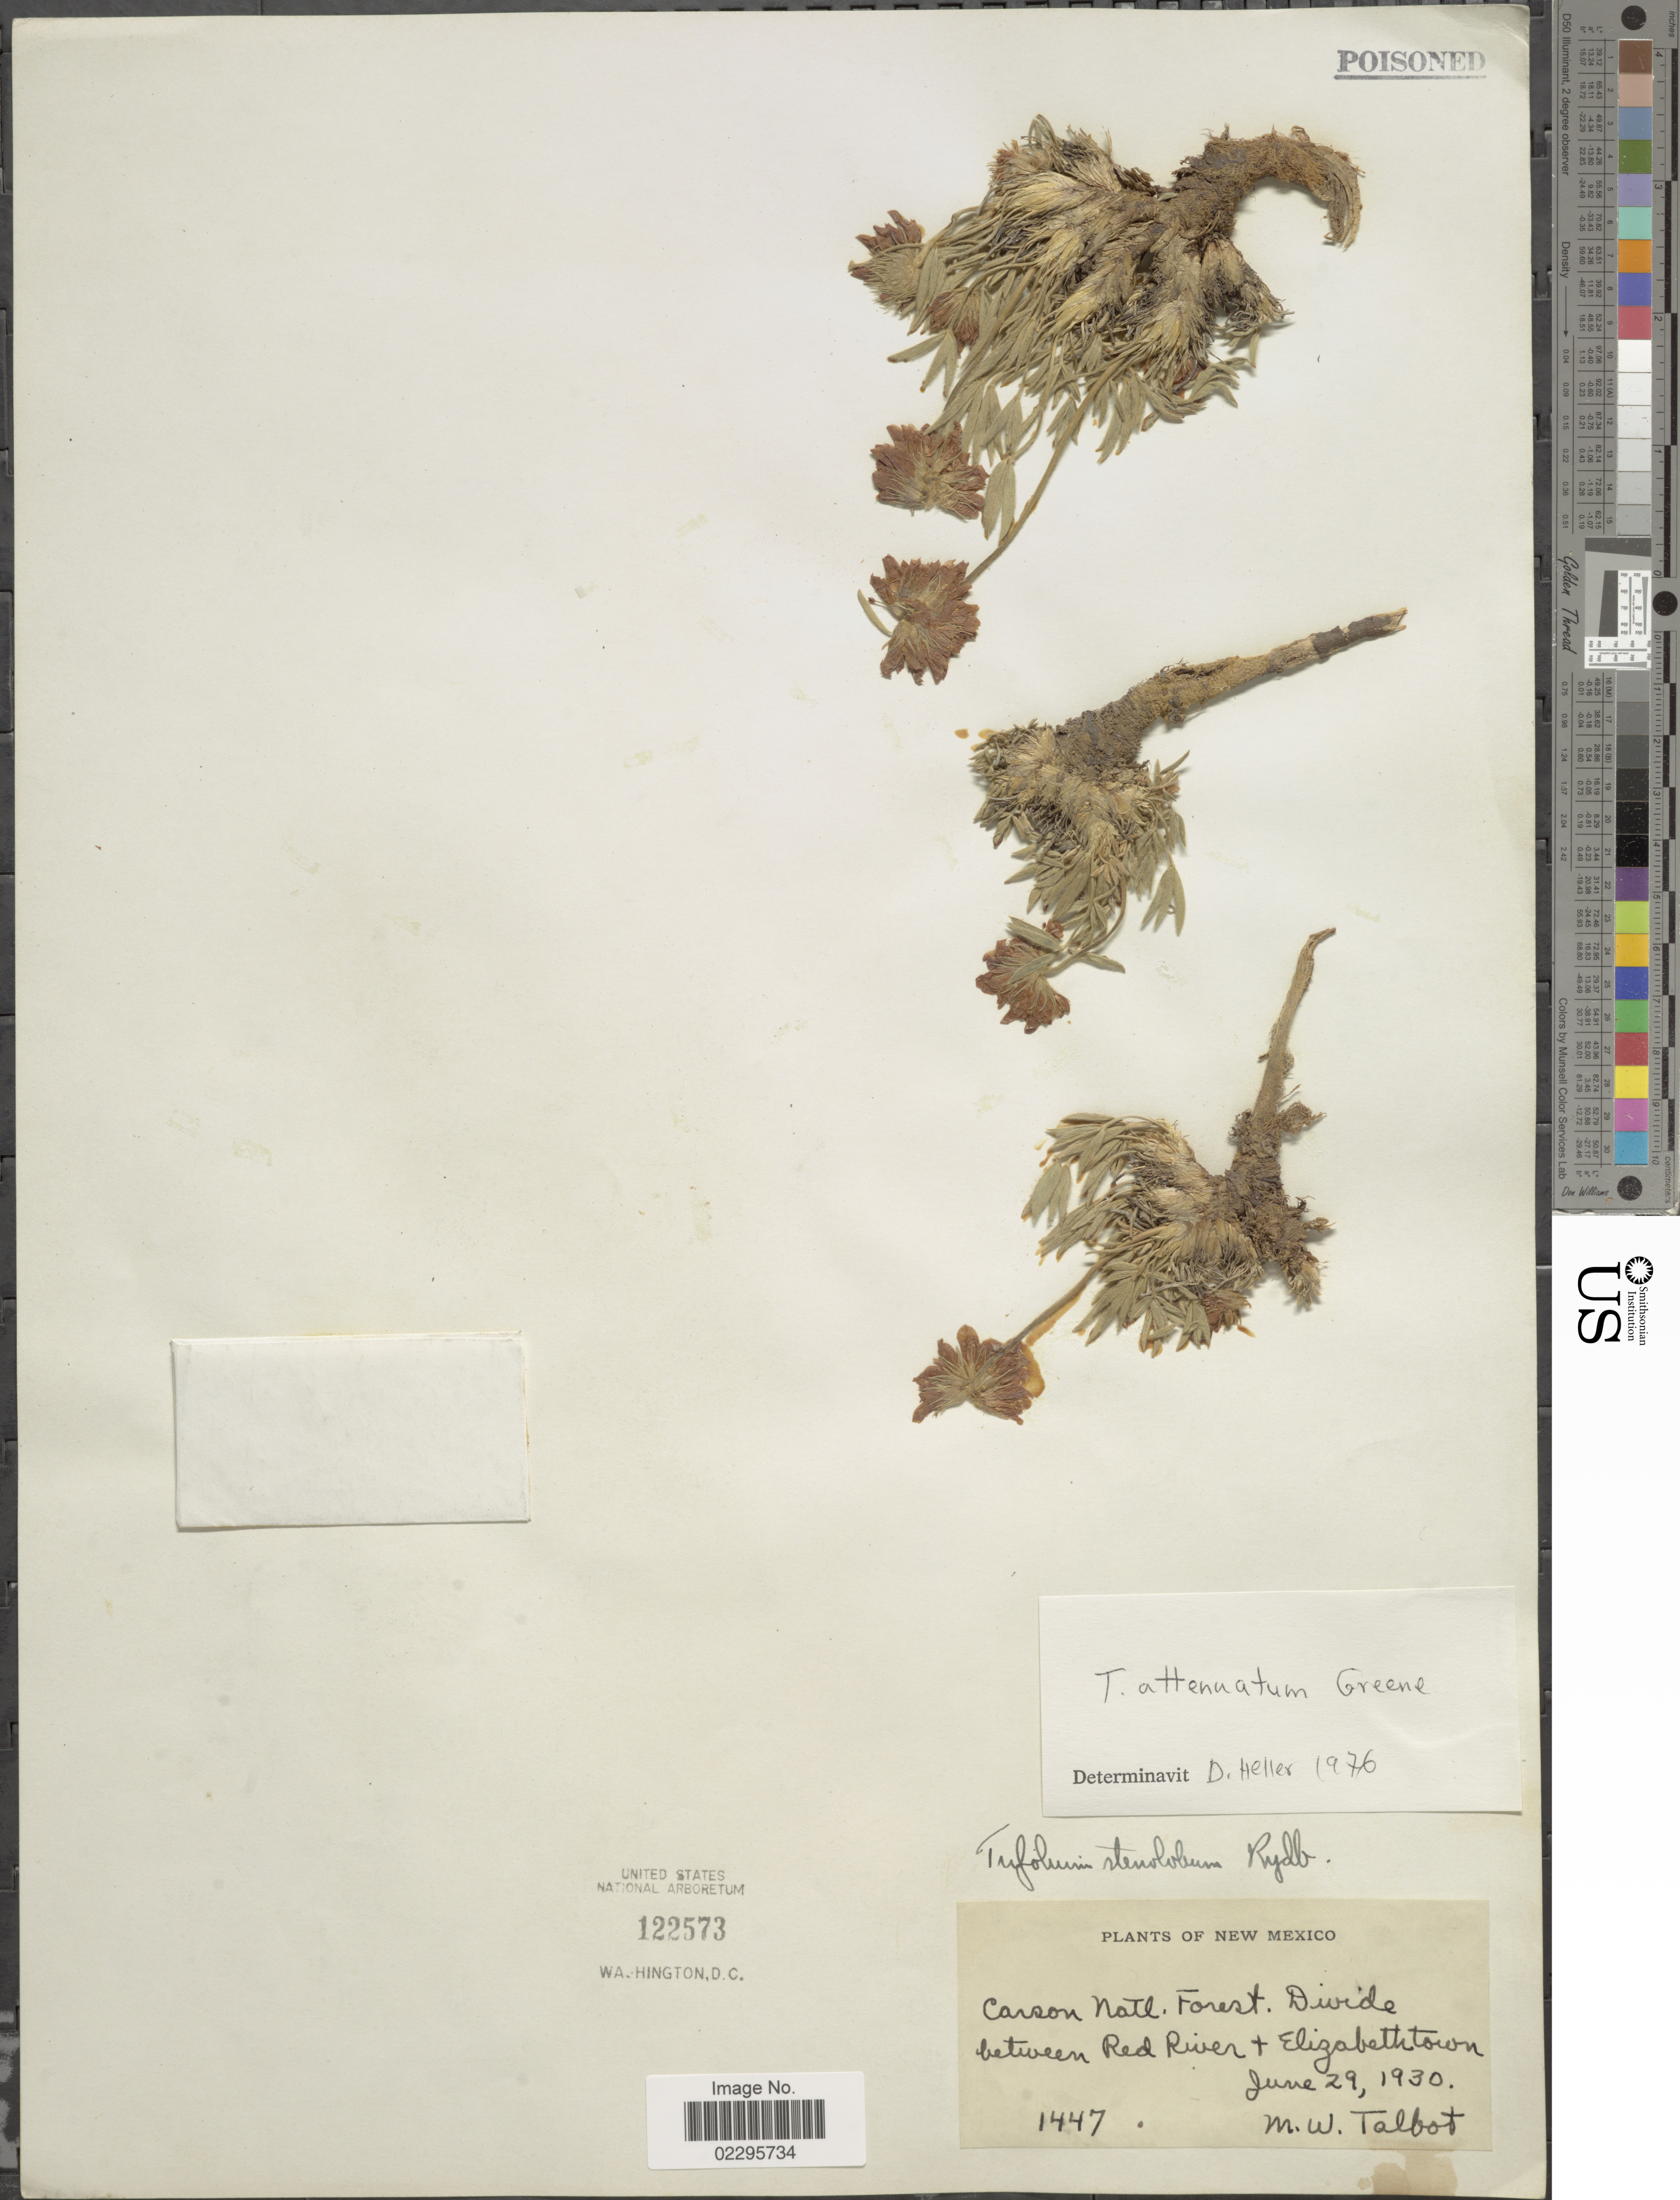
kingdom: Plantae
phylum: Tracheophyta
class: Magnoliopsida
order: Fabales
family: Fabaceae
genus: Trifolium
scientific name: Trifolium attenuatum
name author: Greene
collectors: M. Talbot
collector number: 1447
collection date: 1930-06-29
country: United States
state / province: New Mexico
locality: Carson Natl. Forest, between Red River + Elizabethtown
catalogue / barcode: US 122573